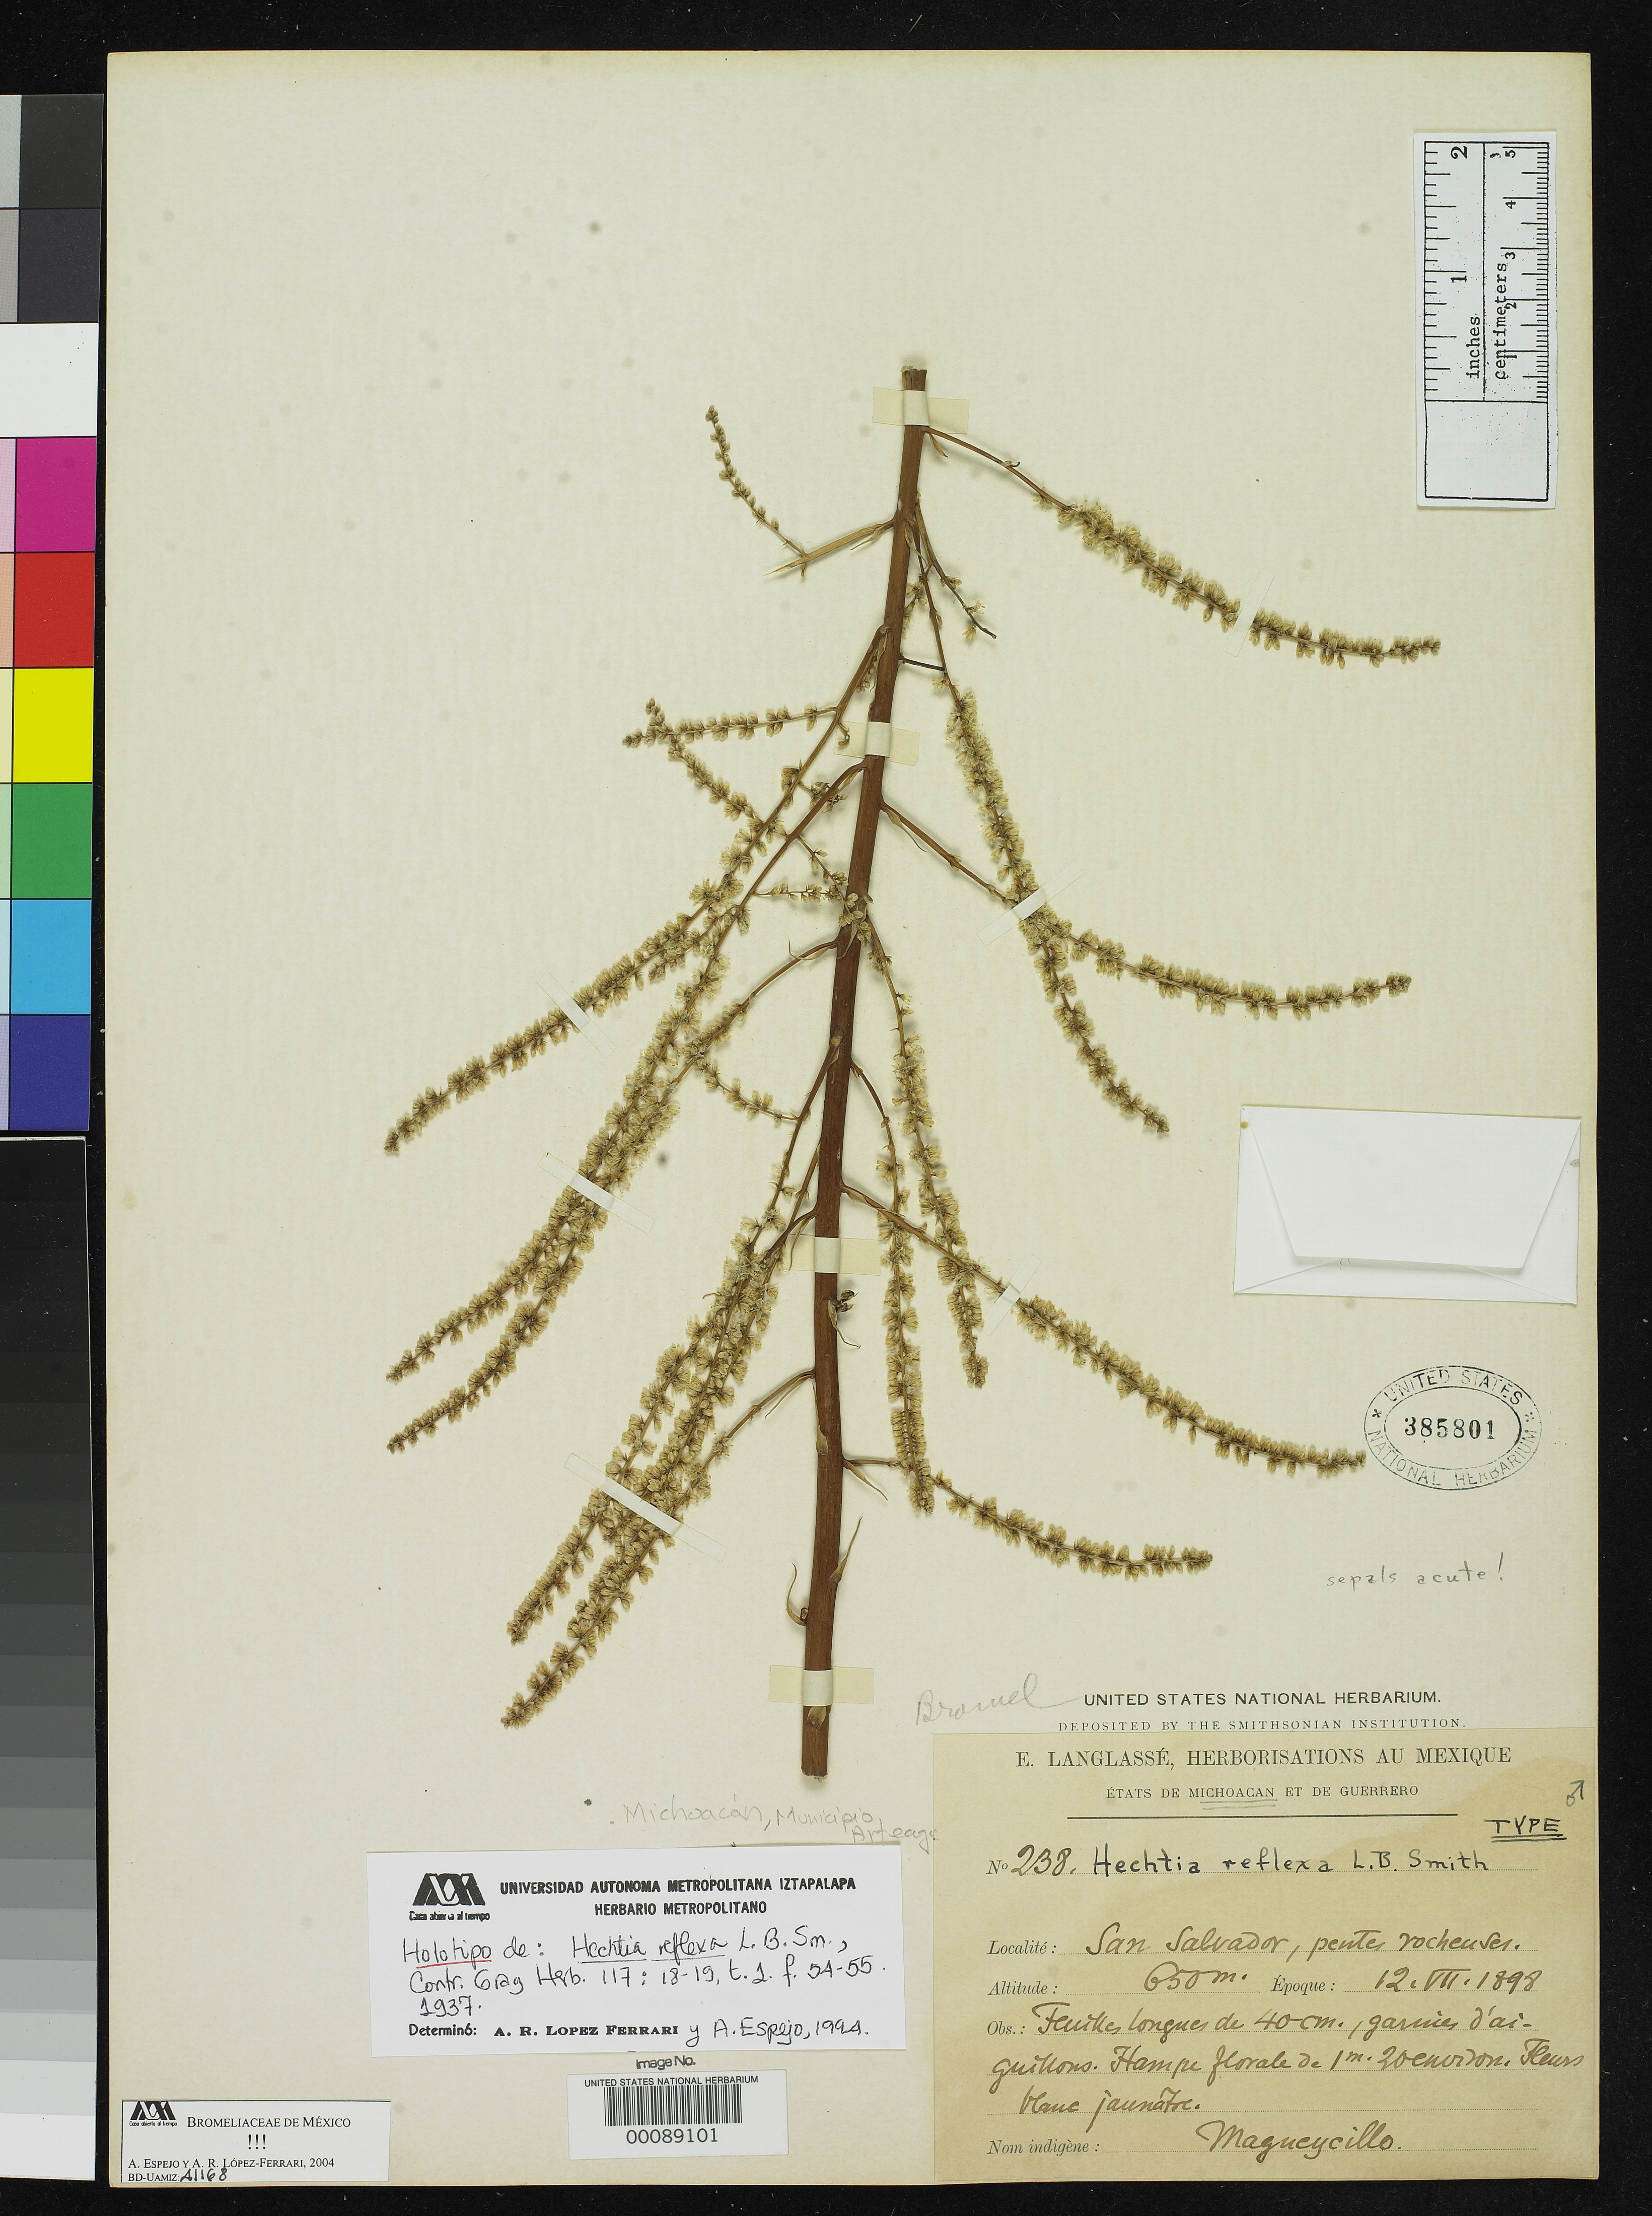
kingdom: Plantae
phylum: Tracheophyta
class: Liliopsida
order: Poales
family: Bromeliaceae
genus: Hechtia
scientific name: Hechtia reflexa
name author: L.B. Sm.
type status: Holotype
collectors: E. Langlassé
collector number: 238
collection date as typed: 1898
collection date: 1898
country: Mexico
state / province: Guerrero / Michoacán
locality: Rock slopes, San Salvador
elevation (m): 650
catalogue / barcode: US 385801